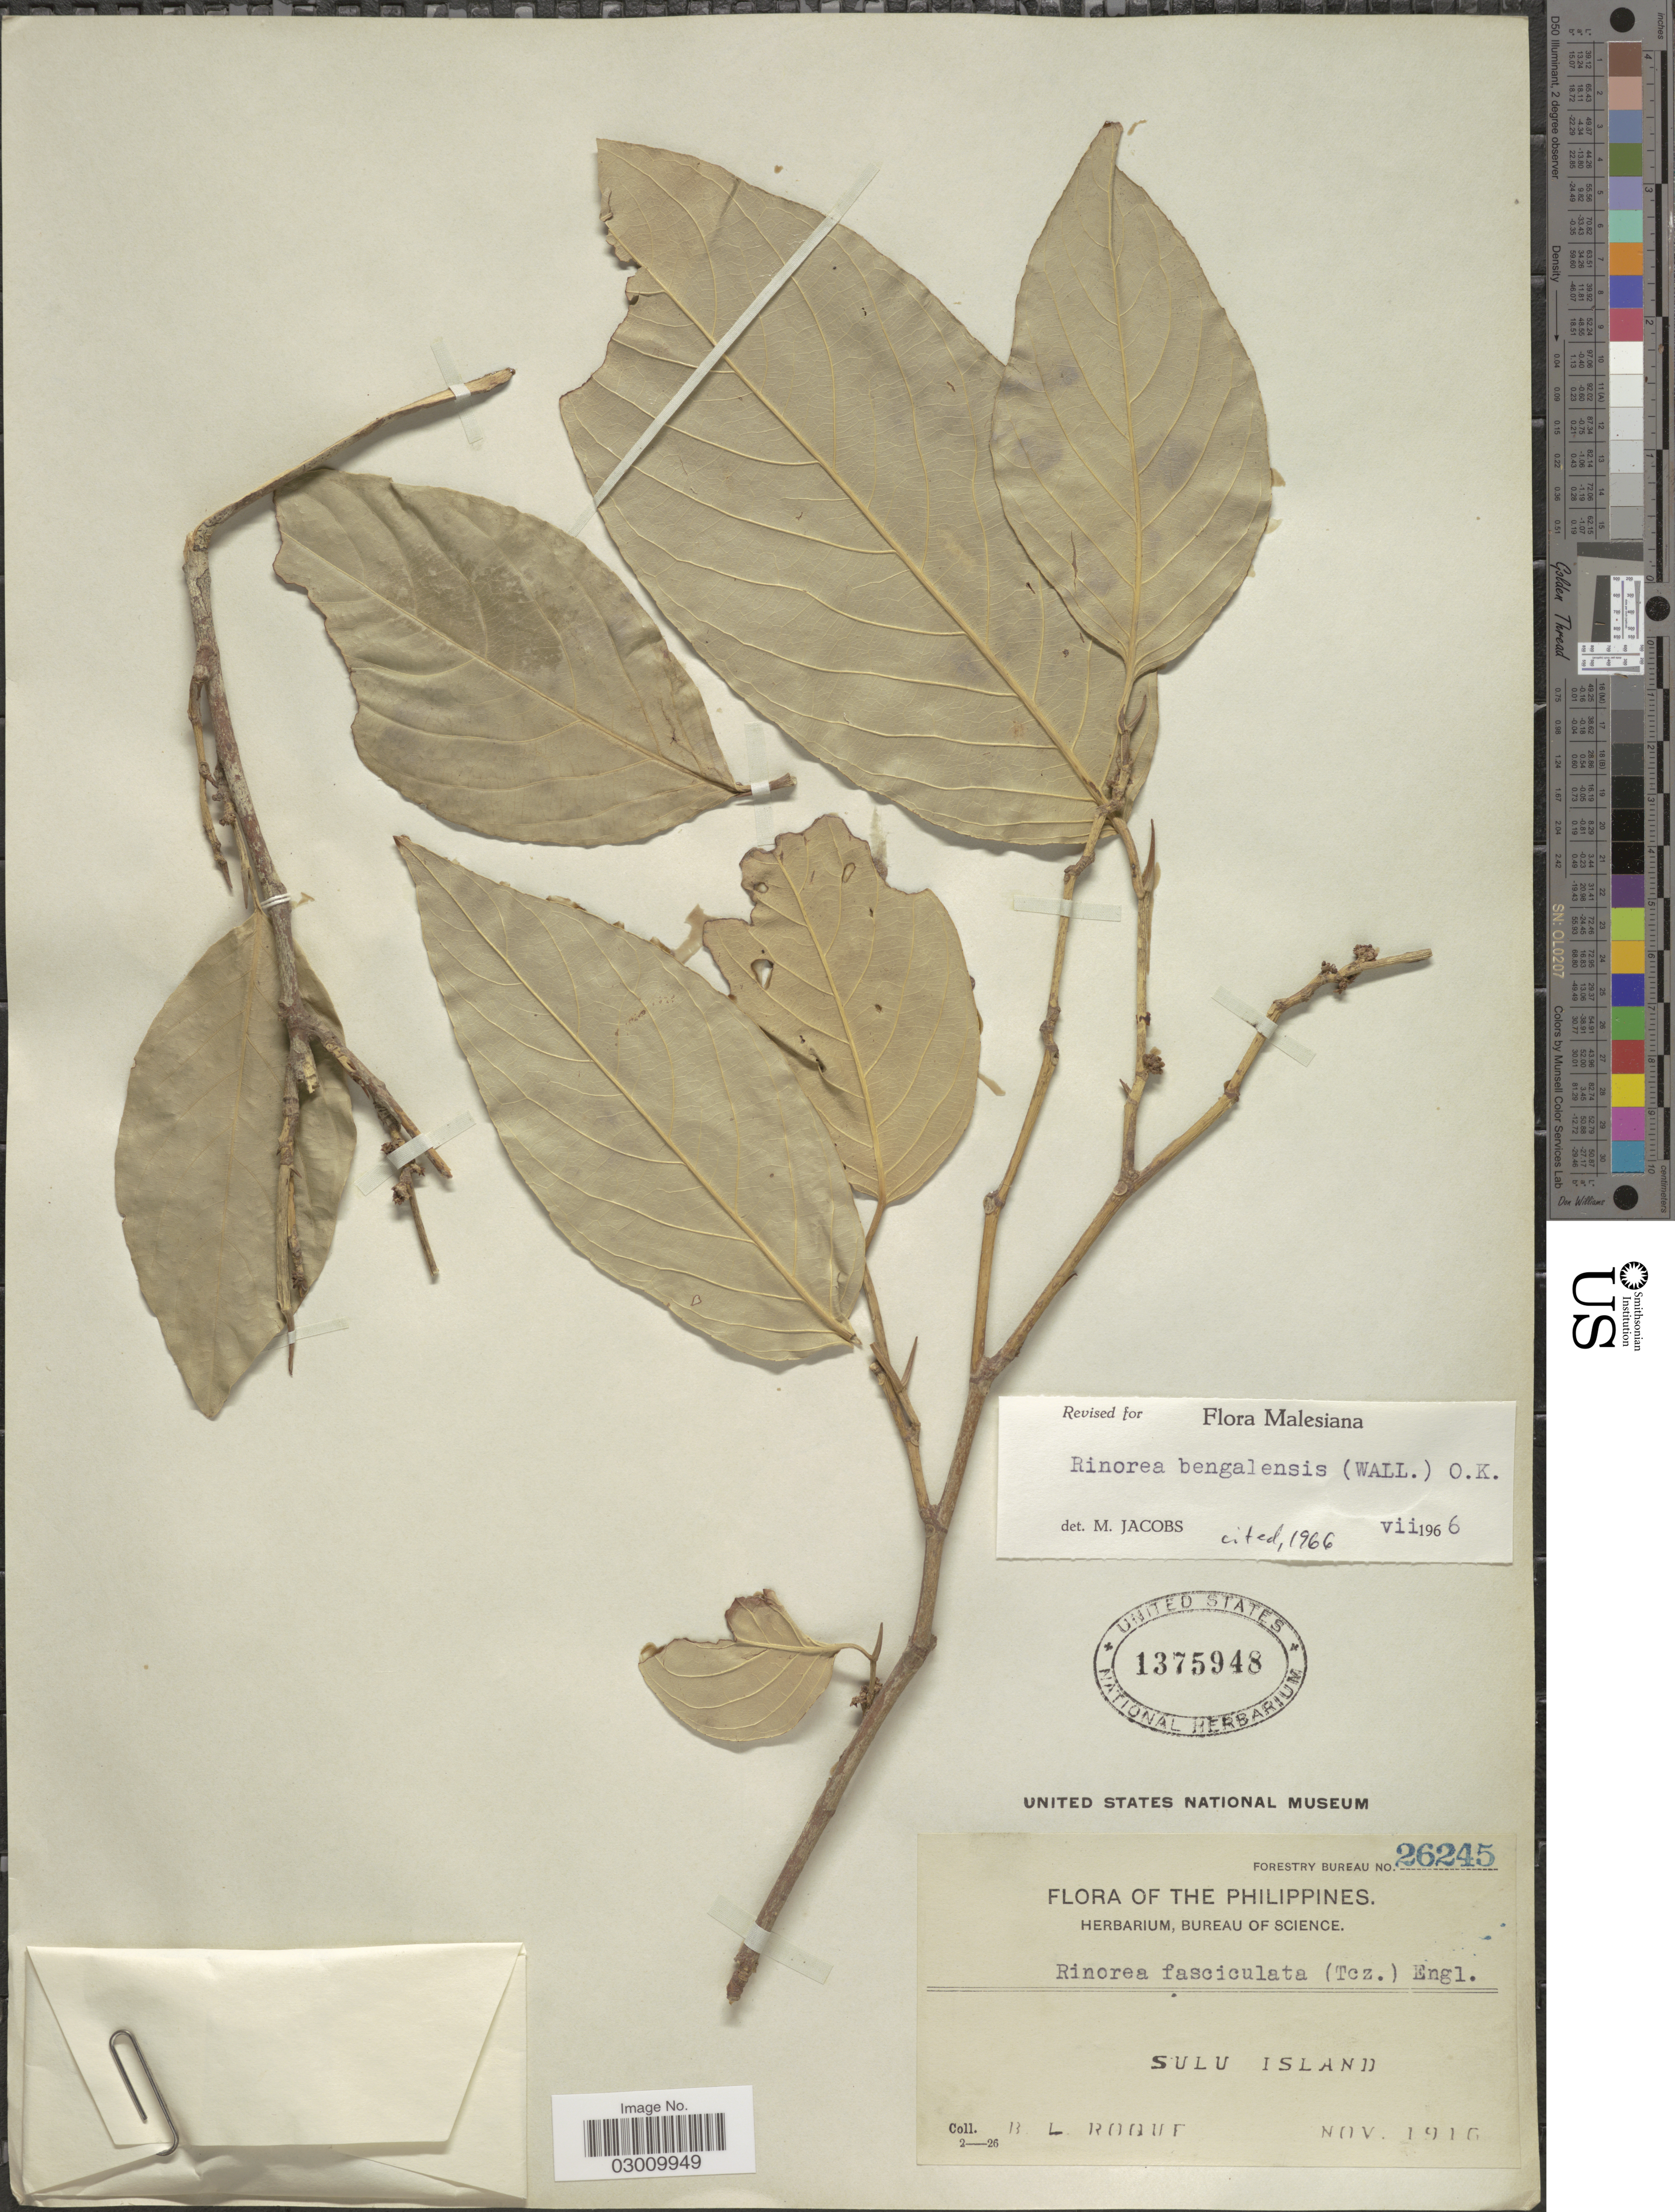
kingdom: Plantae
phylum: Tracheophyta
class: Magnoliopsida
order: Malpighiales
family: Violaceae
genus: Rinorea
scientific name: Rinorea bengalensis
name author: (Wall.) Kuntze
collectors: B. Roque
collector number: Forestry Bureau 26245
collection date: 1916-11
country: Philippines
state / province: Muslim Mindanao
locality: Sulu Island.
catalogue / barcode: US 1375948